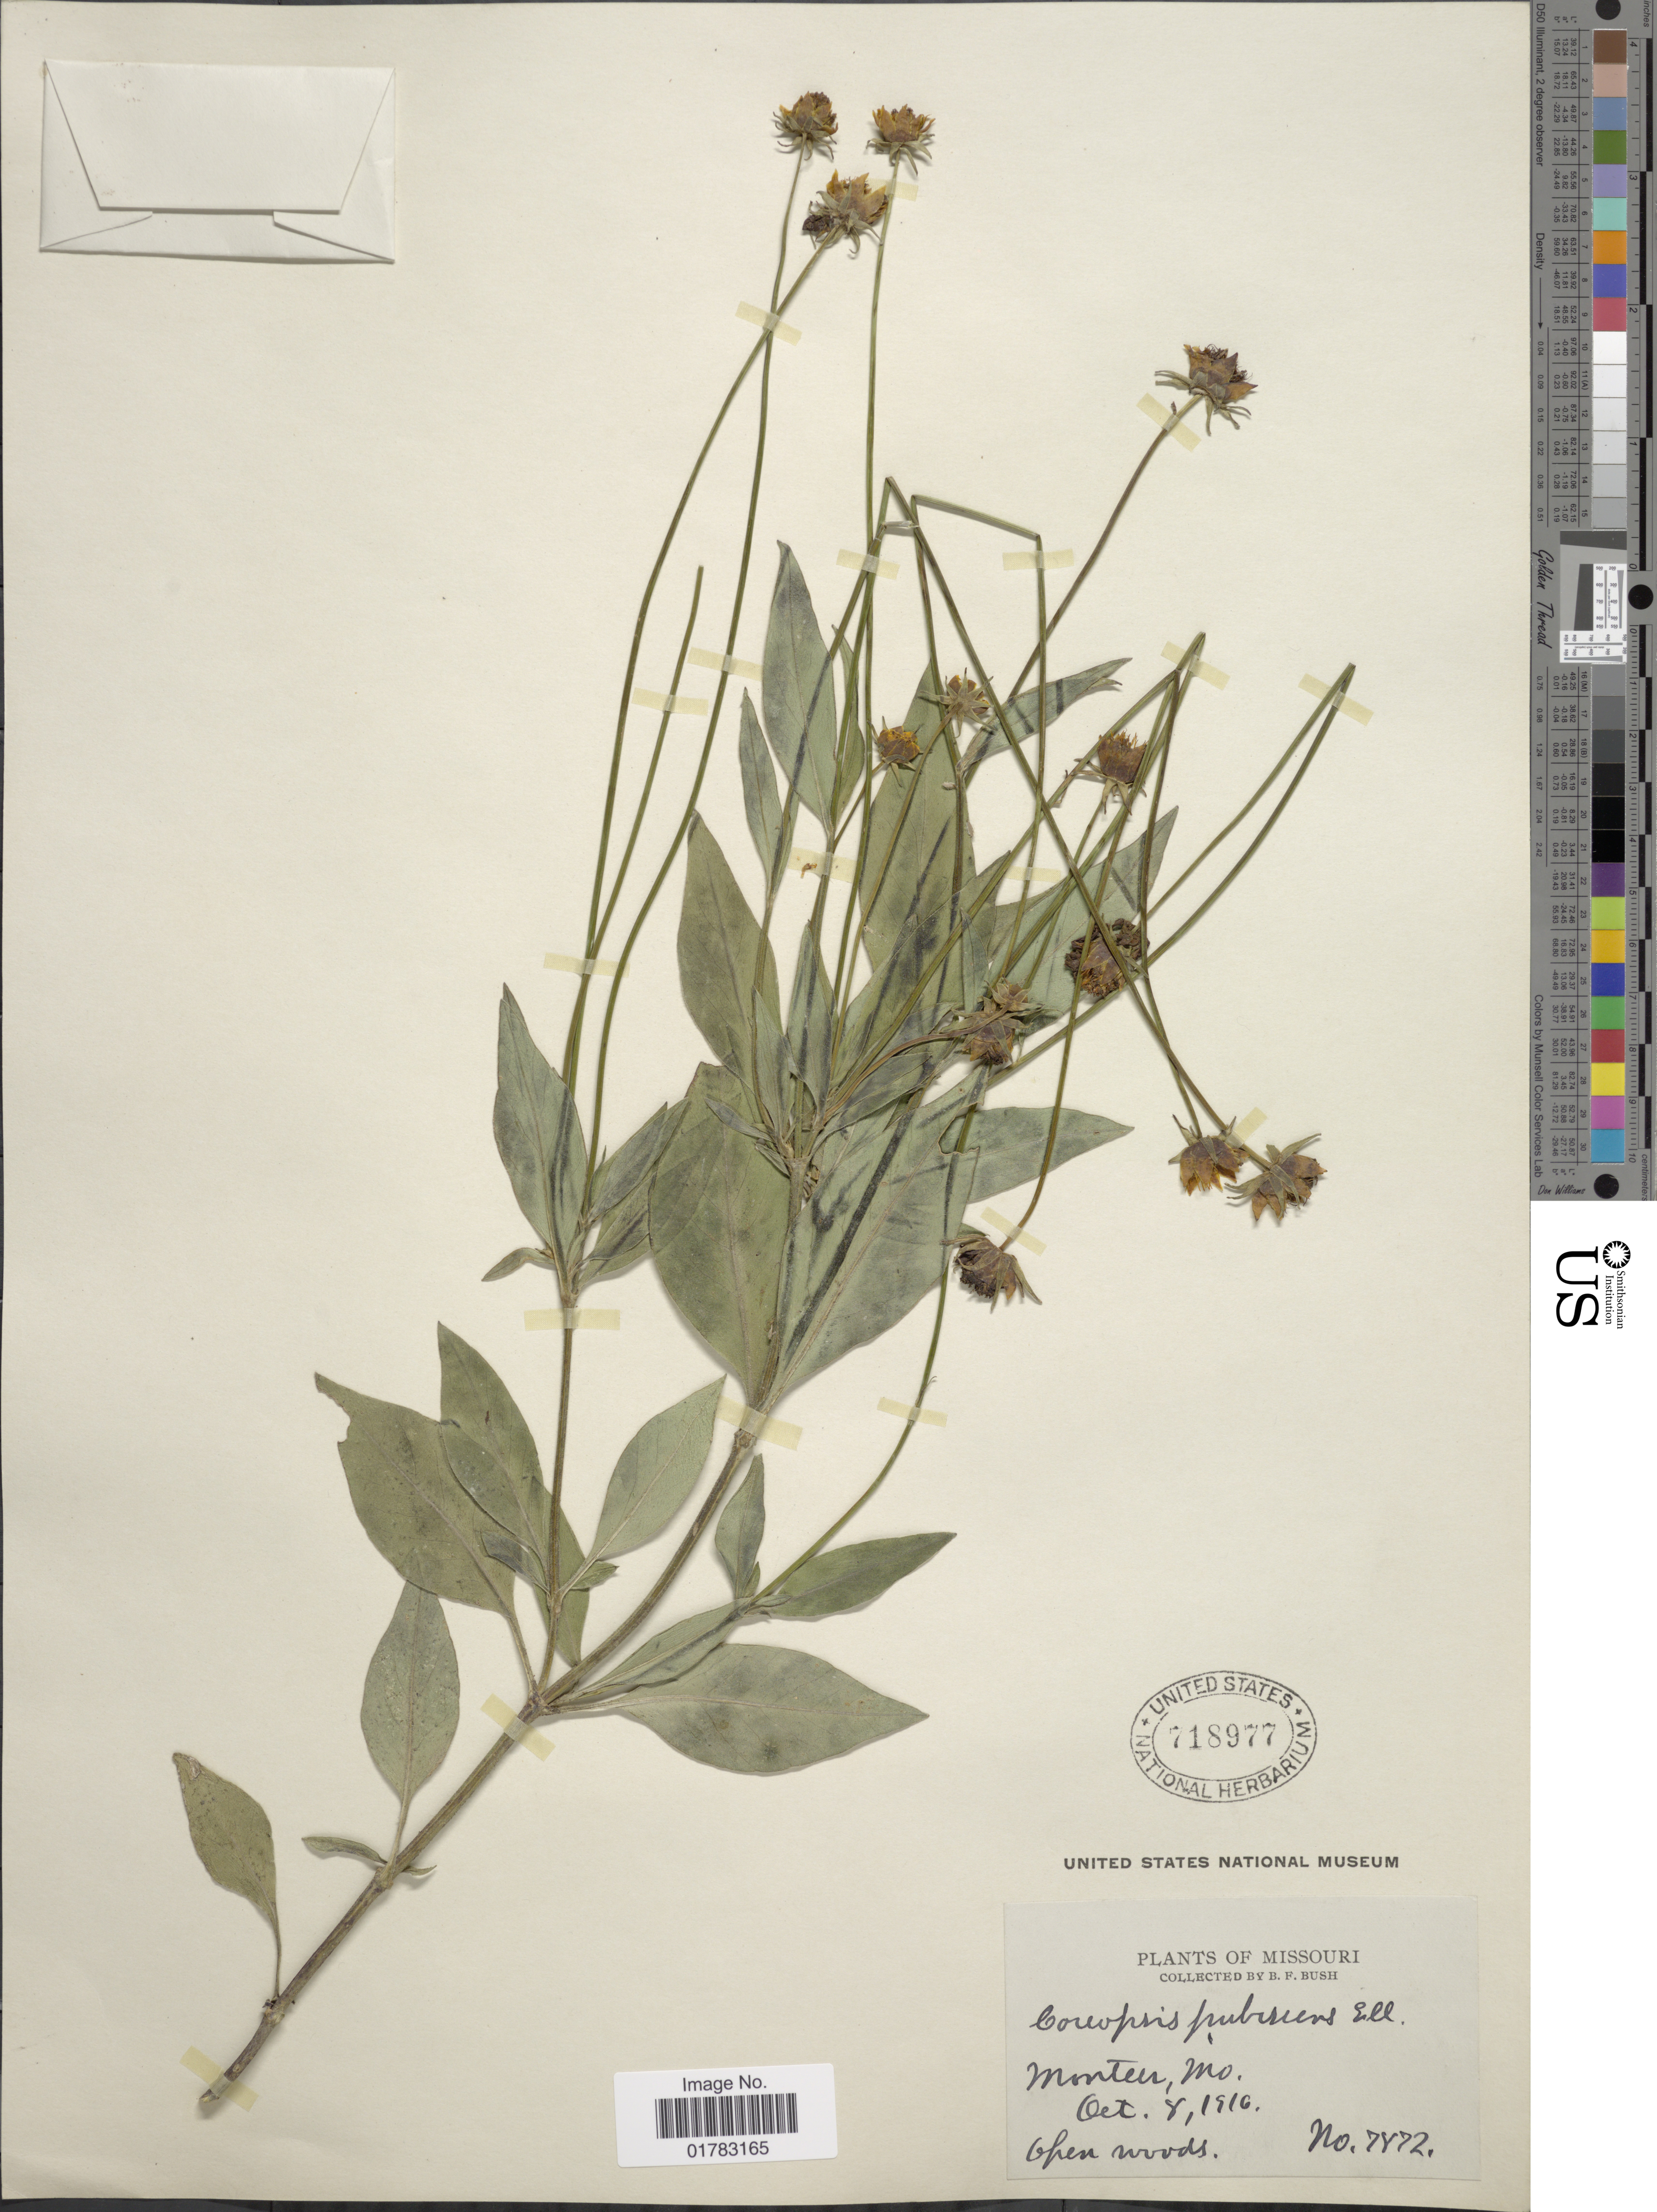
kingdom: Plantae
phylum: Tracheophyta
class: Magnoliopsida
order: Asterales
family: Asteraceae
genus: Coreopsis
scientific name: Coreopsis pubescens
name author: Elliott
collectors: B. F. Bush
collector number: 7872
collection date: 1916-10-08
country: United States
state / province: Missouri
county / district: Shannon County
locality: Montier, open woods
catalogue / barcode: US 718977